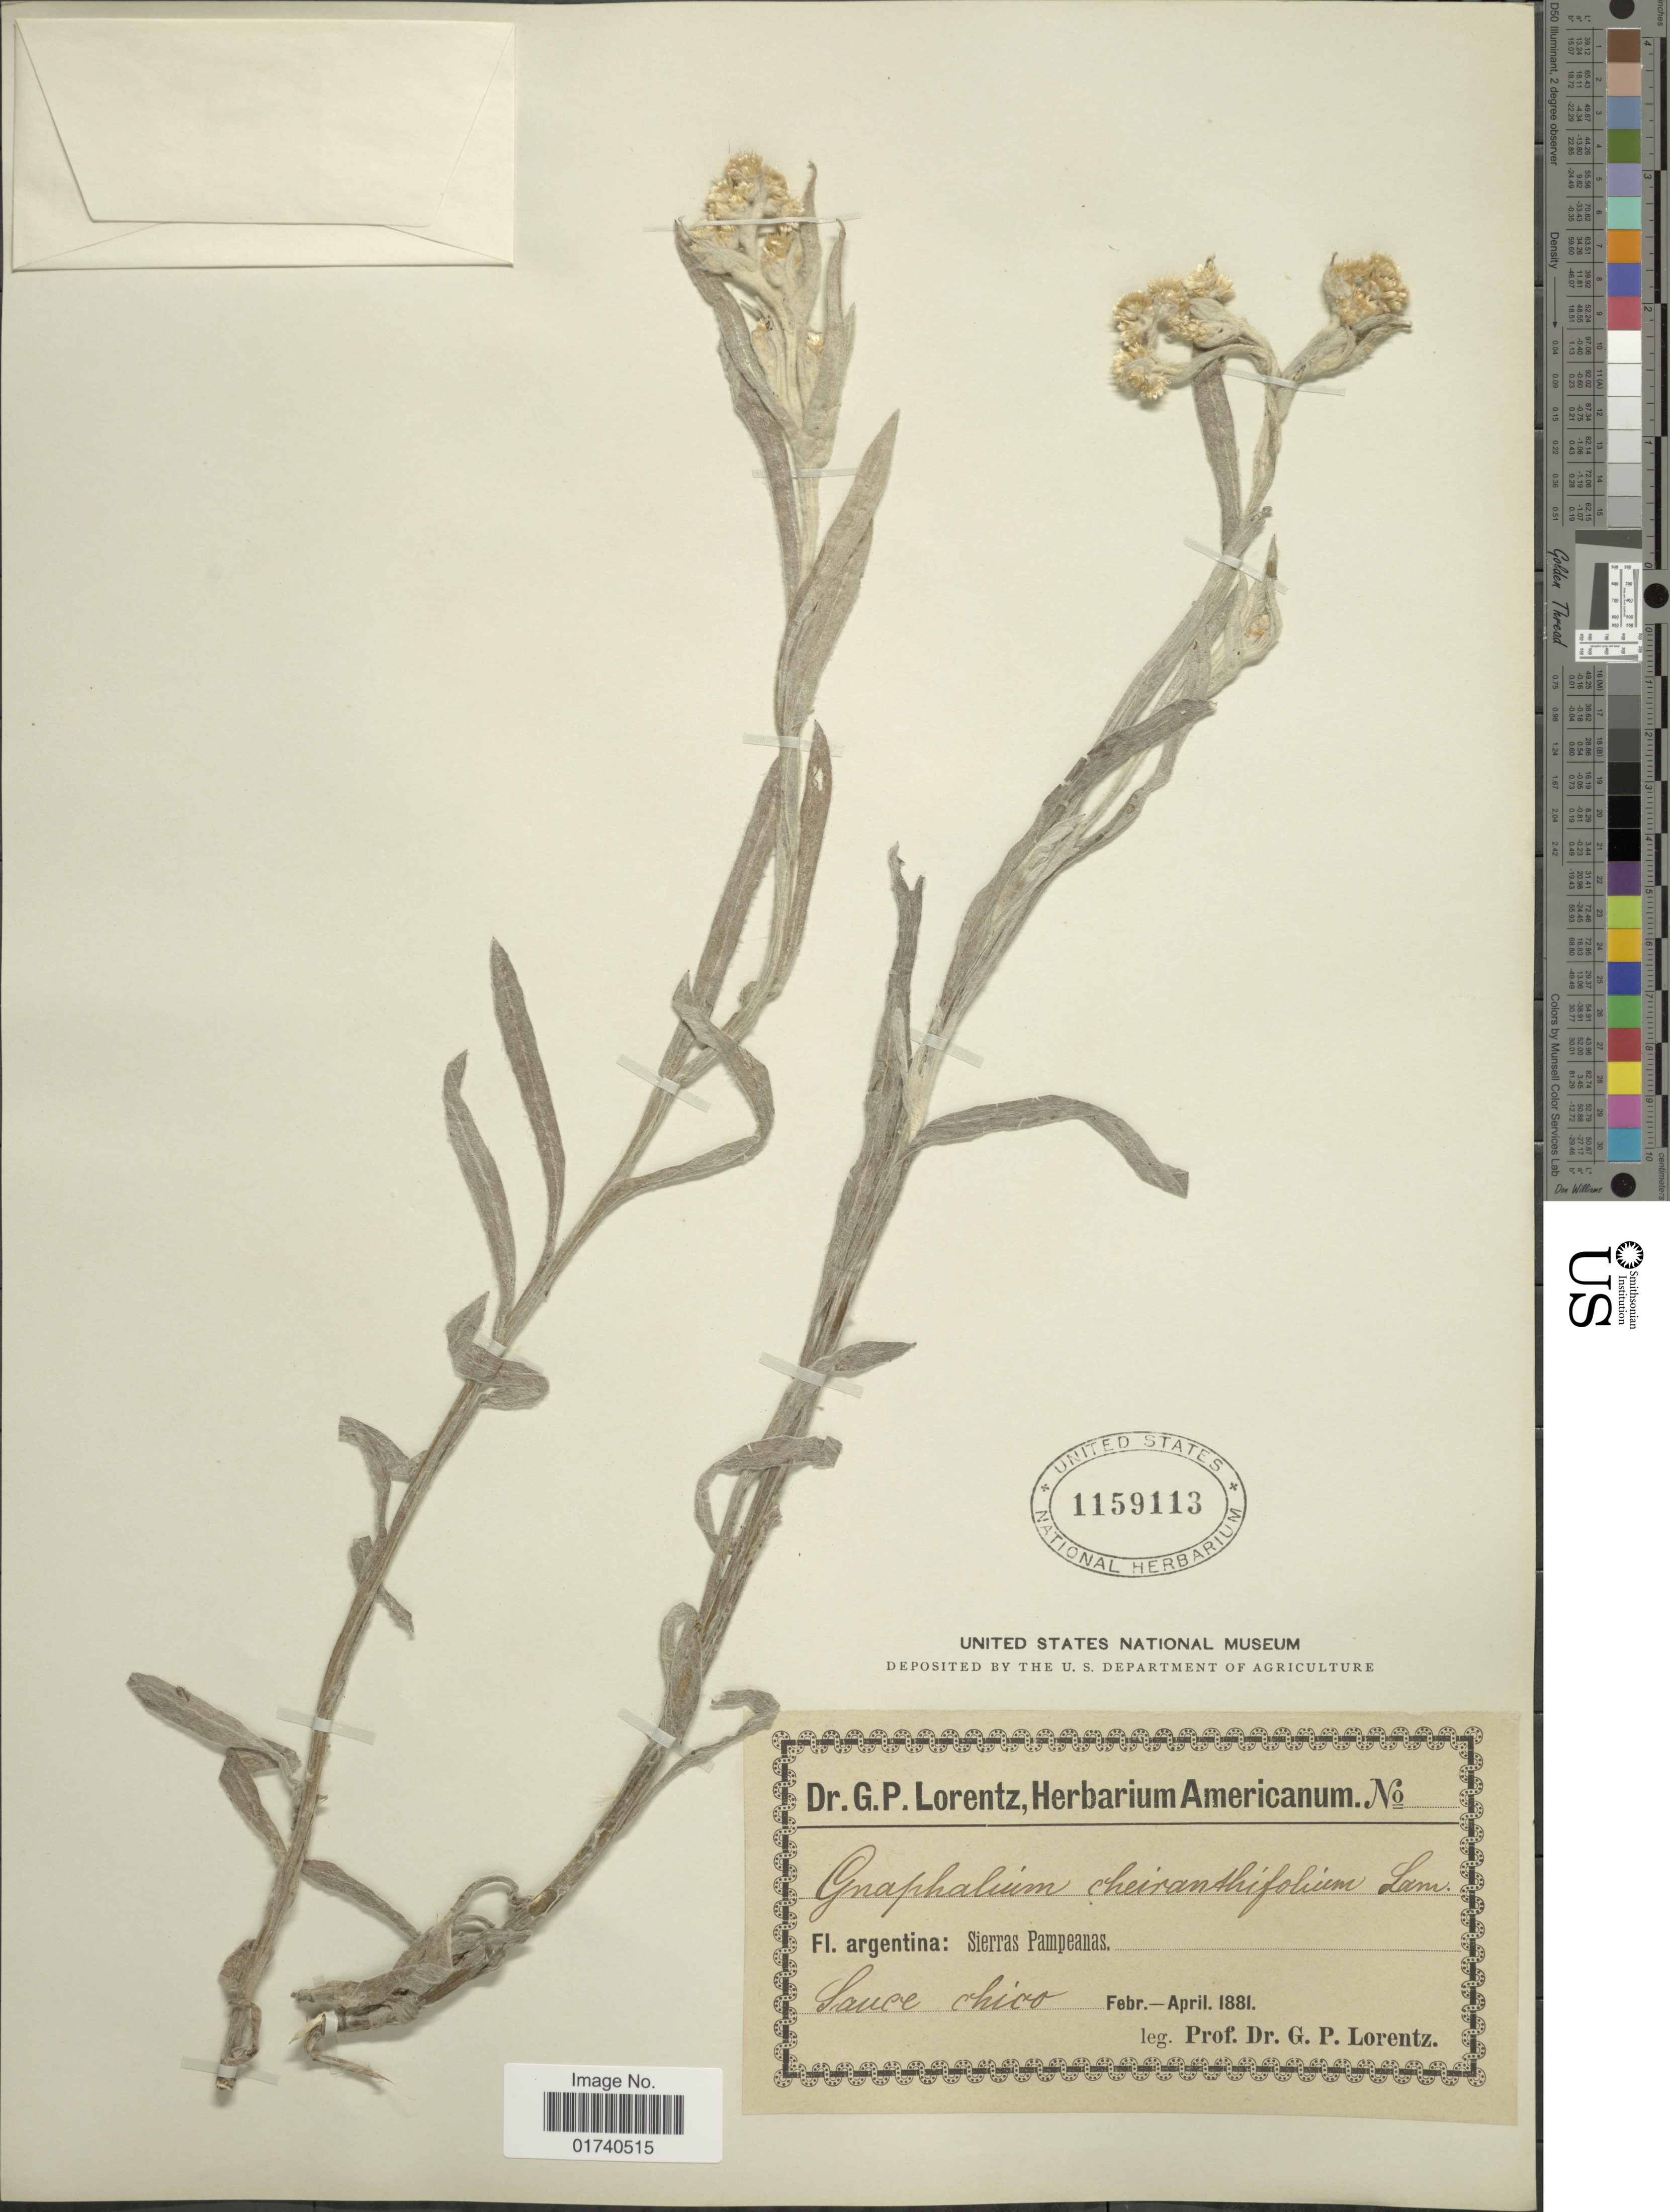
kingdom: Plantae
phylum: Tracheophyta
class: Magnoliopsida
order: Asterales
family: Asteraceae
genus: Pseudognaphalium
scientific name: Pseudognaphalium cheiranthifolium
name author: (Lam.) Hilliard & B.L. Burtt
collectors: P. G. Lorentz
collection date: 1881-02/1881-04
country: Argentina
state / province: La Pampa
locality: Sierras Pampeanas.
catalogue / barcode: US 1159113